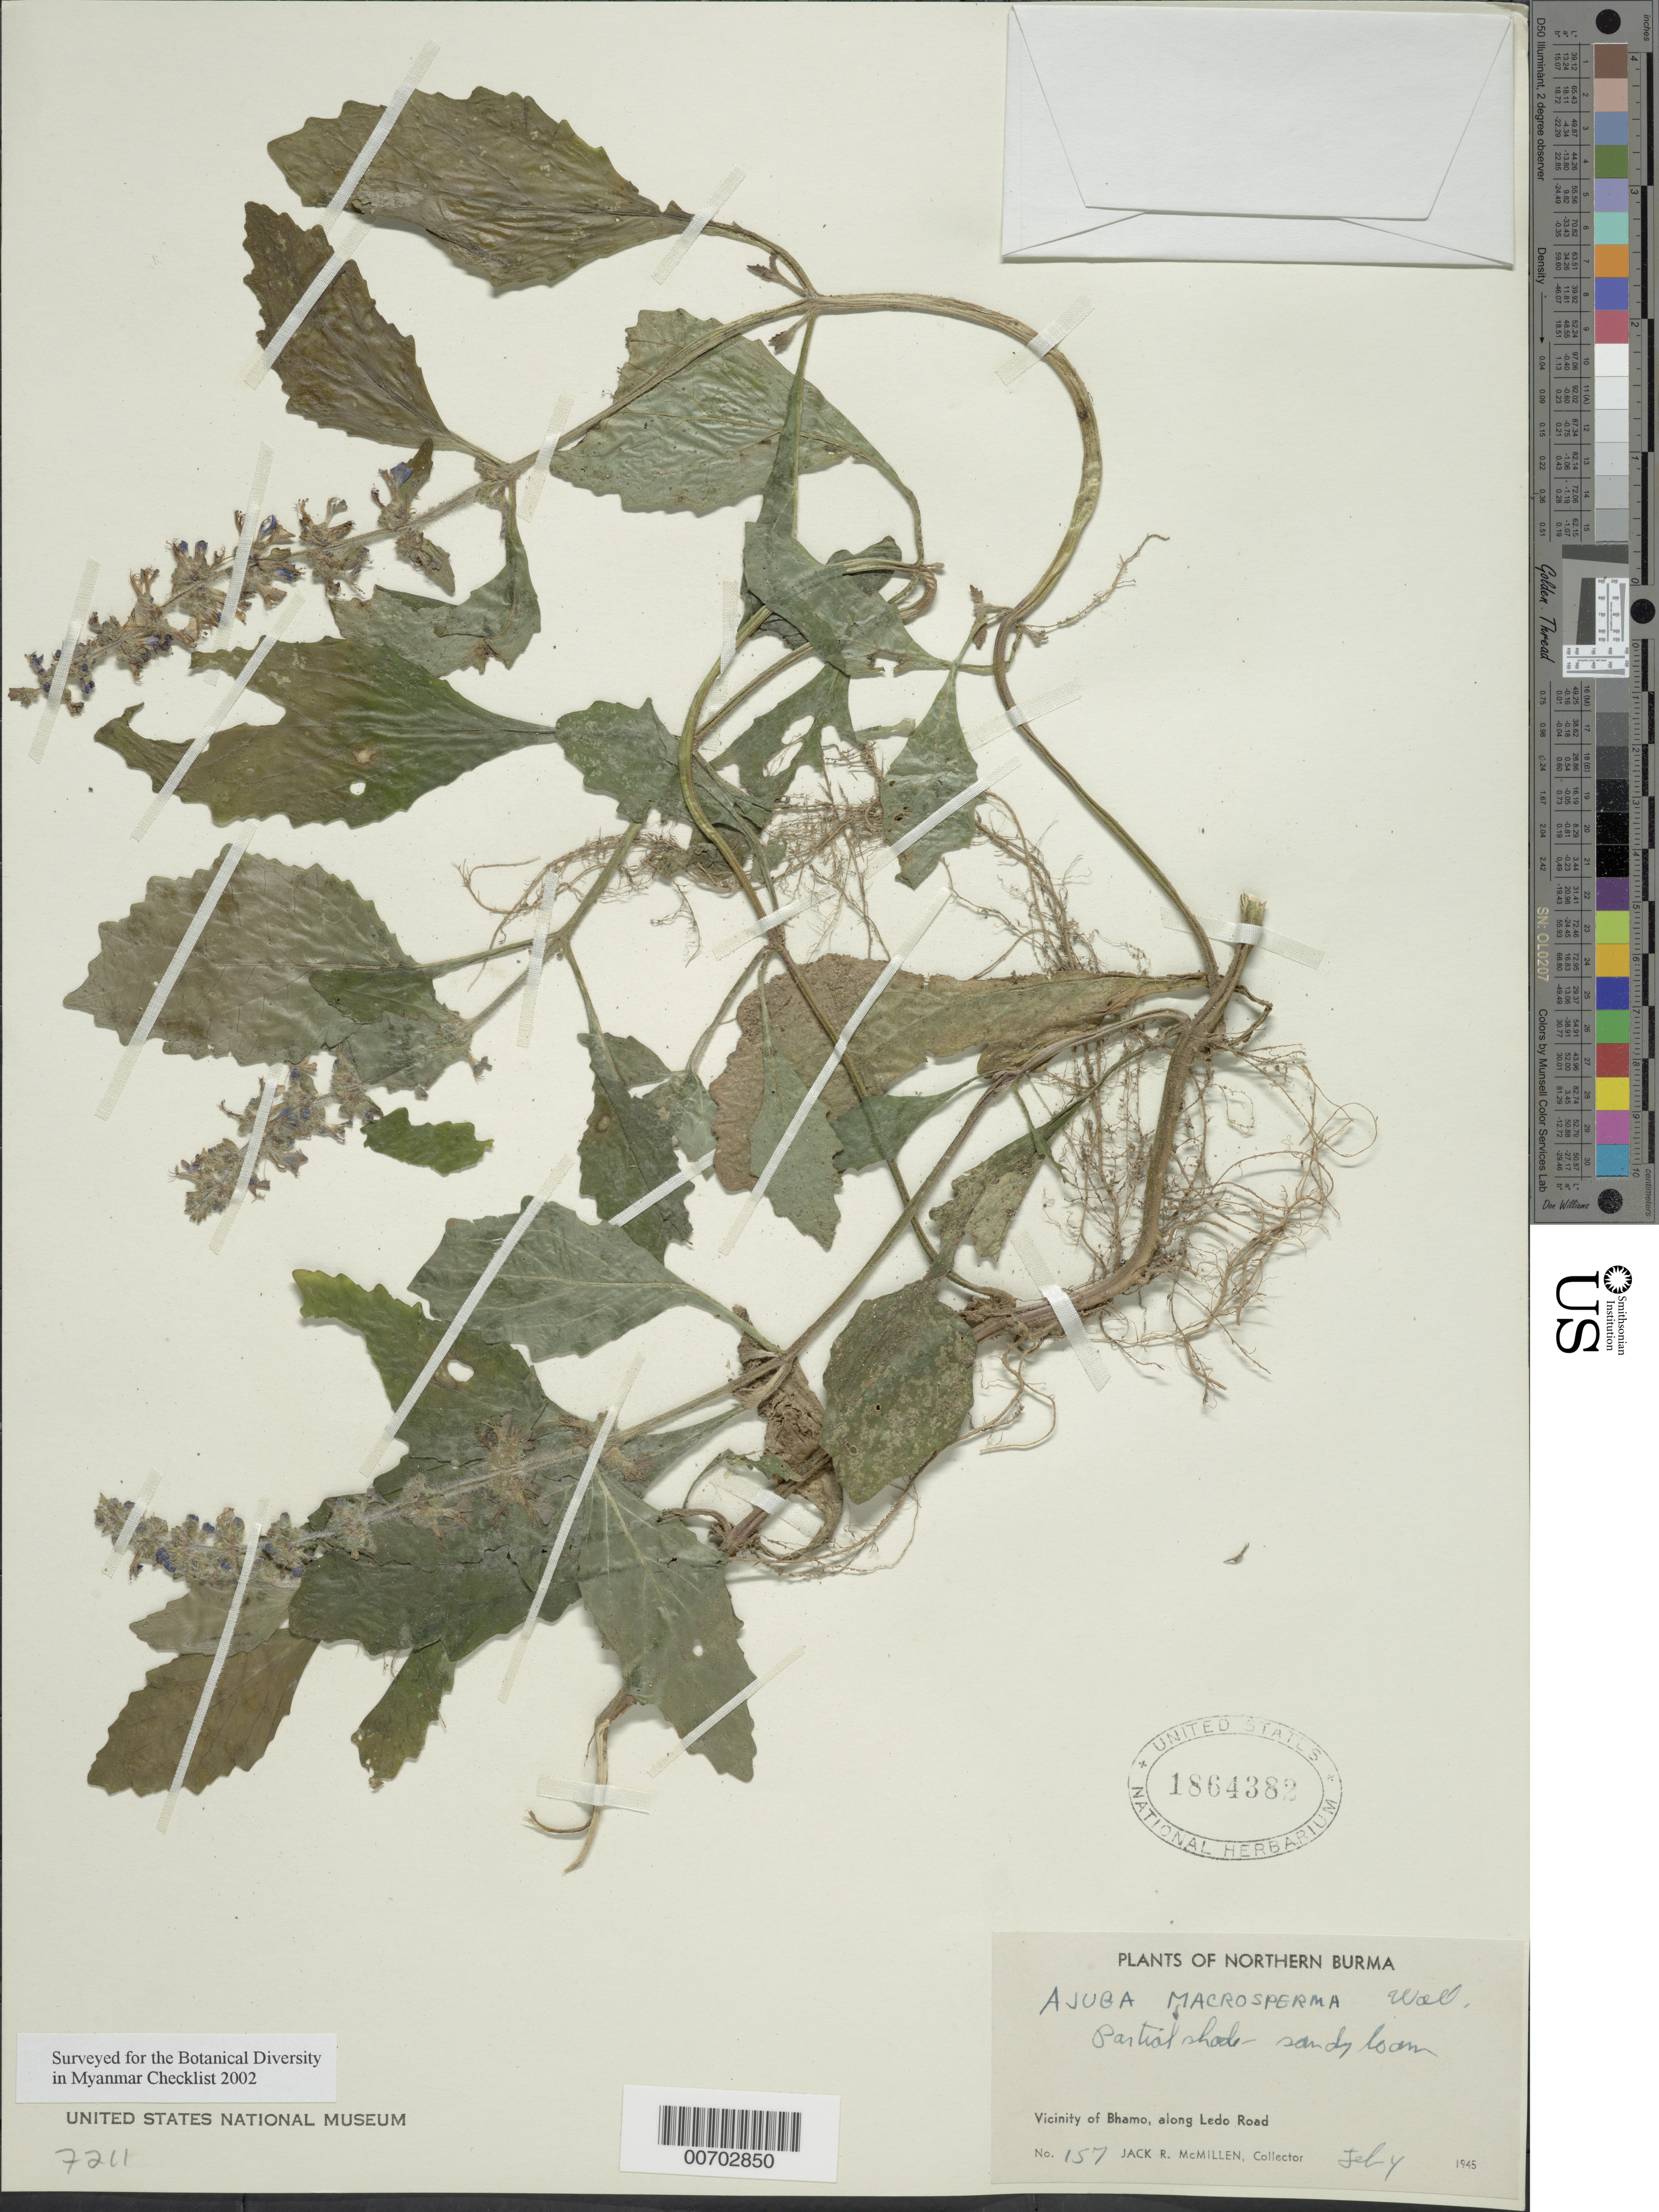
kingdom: Plantae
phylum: Tracheophyta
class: Magnoliopsida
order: Lamiales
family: Lamiaceae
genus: Ajuga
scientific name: Ajuga macrosperma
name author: Wall.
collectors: J. McMillen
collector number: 157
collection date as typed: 04 Feb 1945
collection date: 1945-02-04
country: Myanmar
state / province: Kachin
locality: Bhamo, along Ledo Road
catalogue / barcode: US 1864382